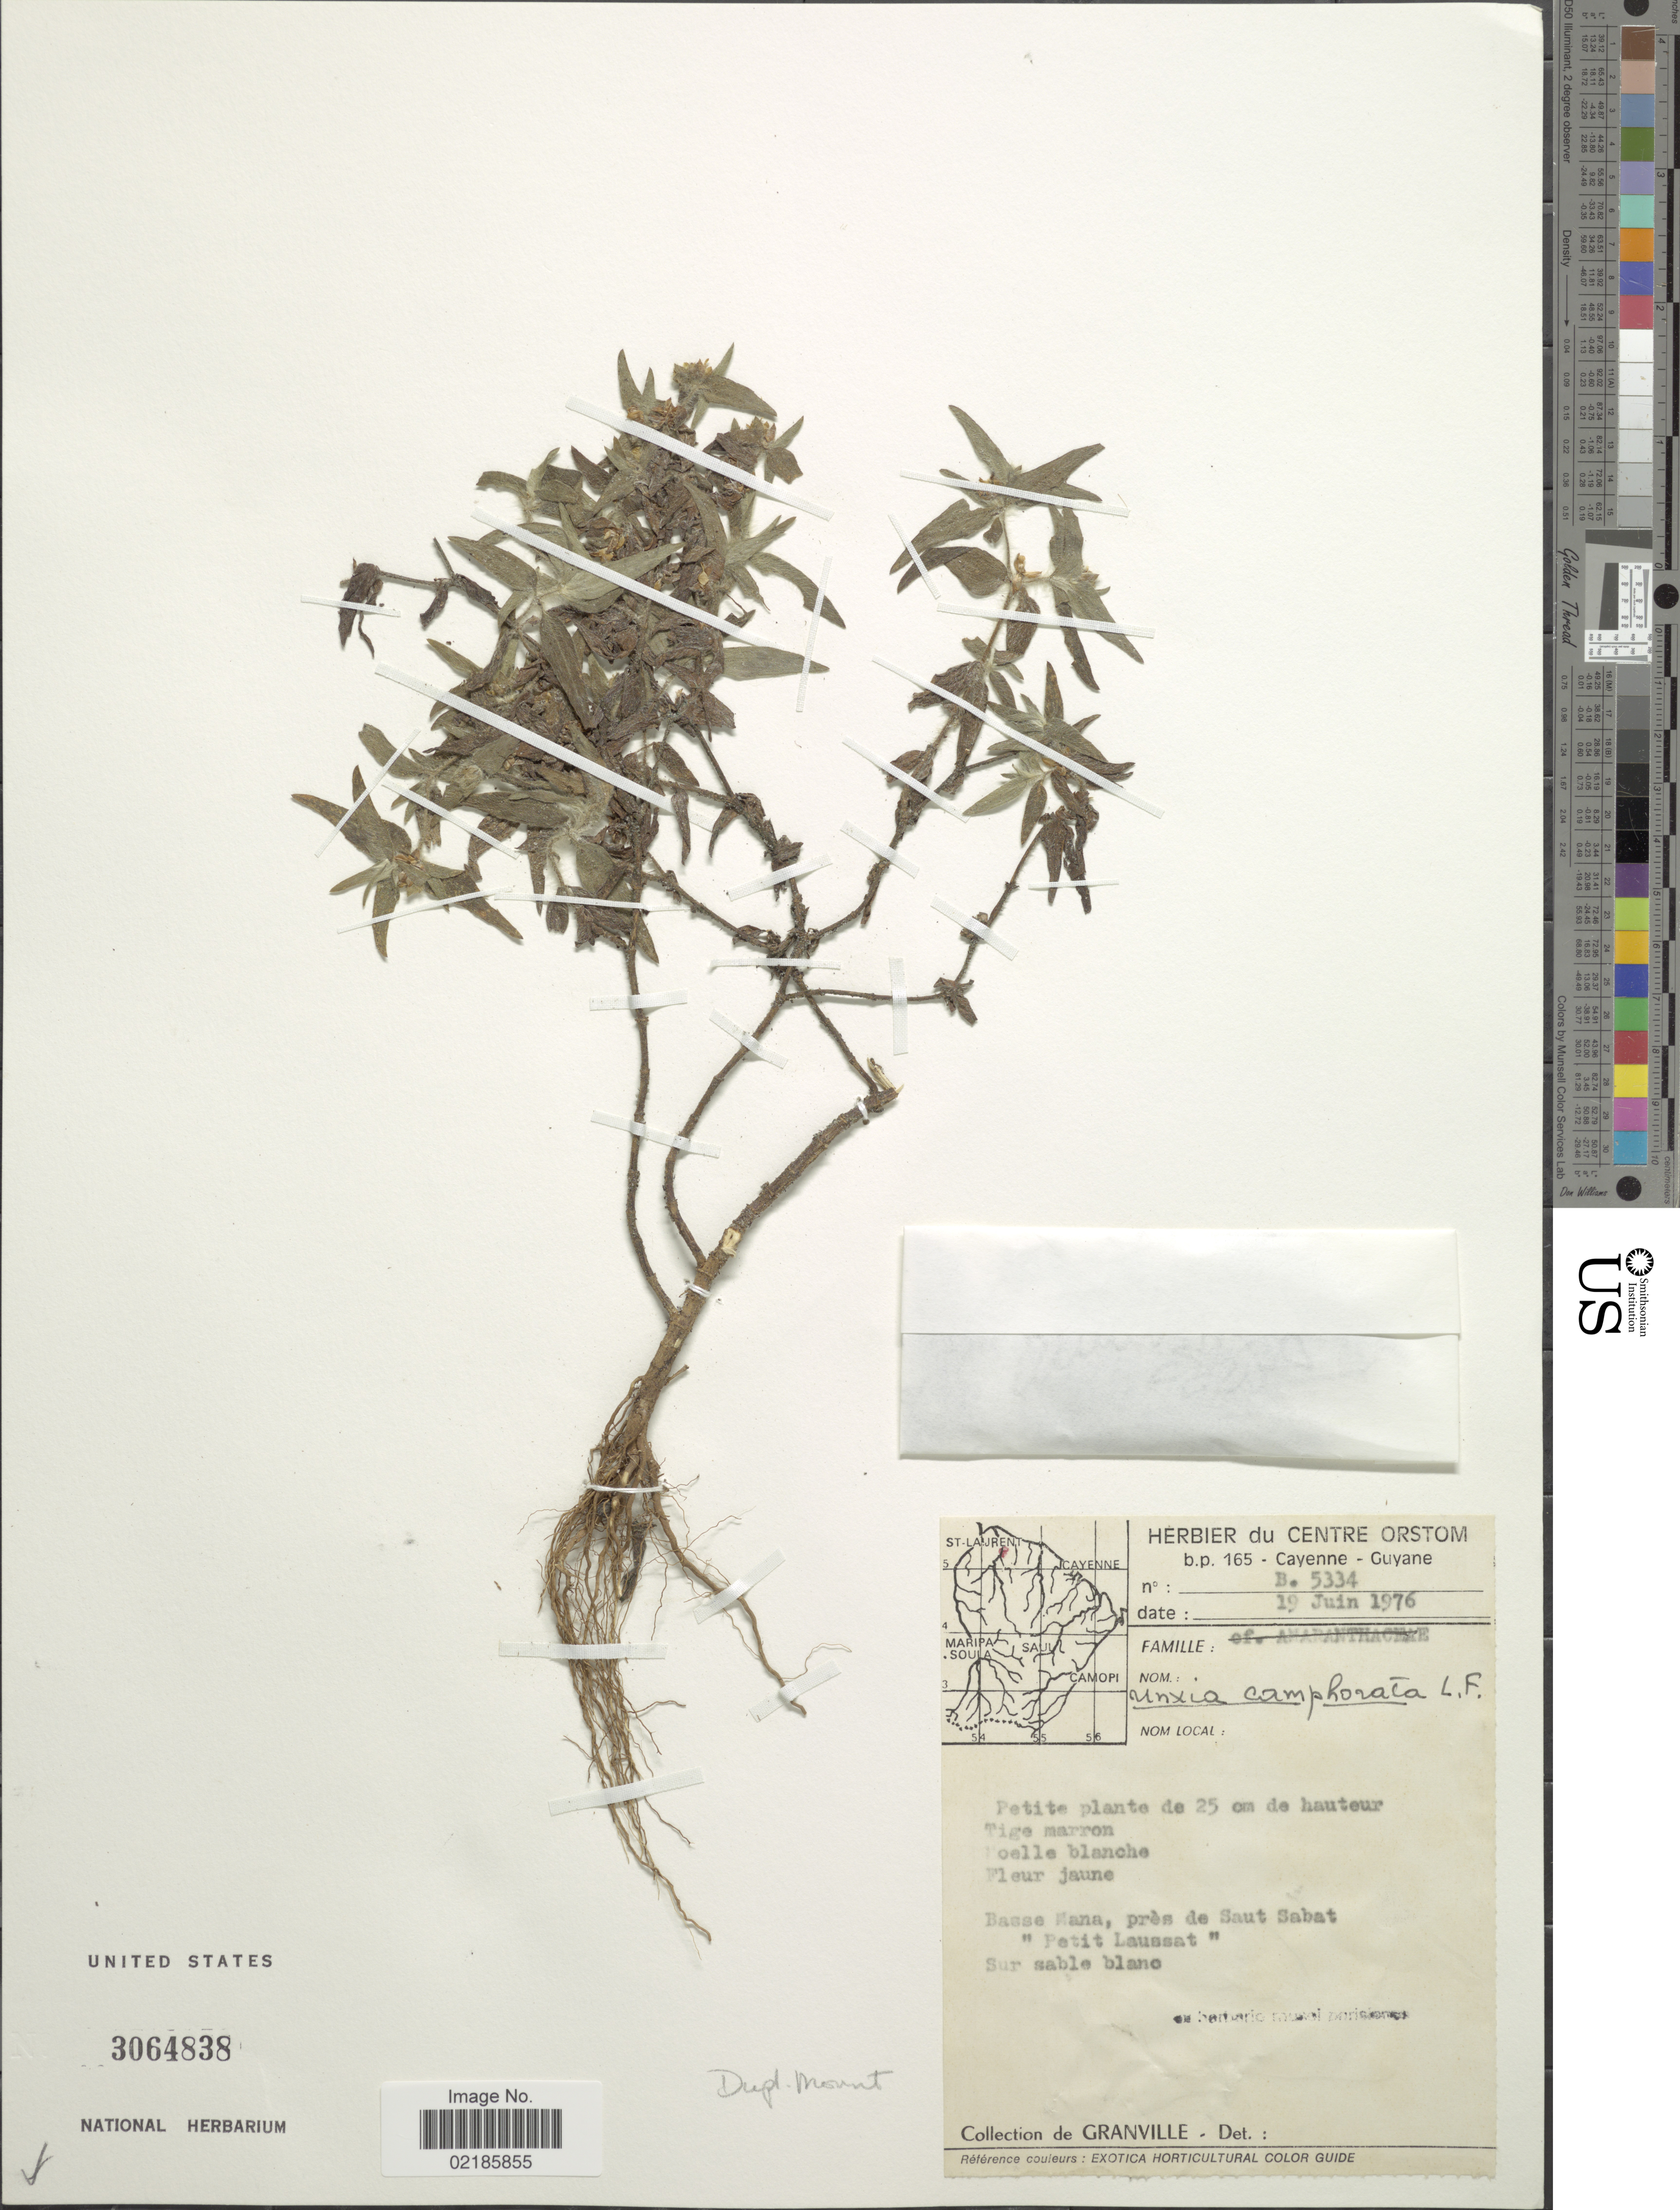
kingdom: Plantae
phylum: Tracheophyta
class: Magnoliopsida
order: Asterales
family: Asteraceae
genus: Unxia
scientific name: Unxia camphorata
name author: L. f.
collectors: J.-J. de Granville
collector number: B. 5334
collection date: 1976-06-19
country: French Guiana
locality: Basse Mana, pres de Saut Sabat "Petit Laussat"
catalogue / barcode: US 3064838